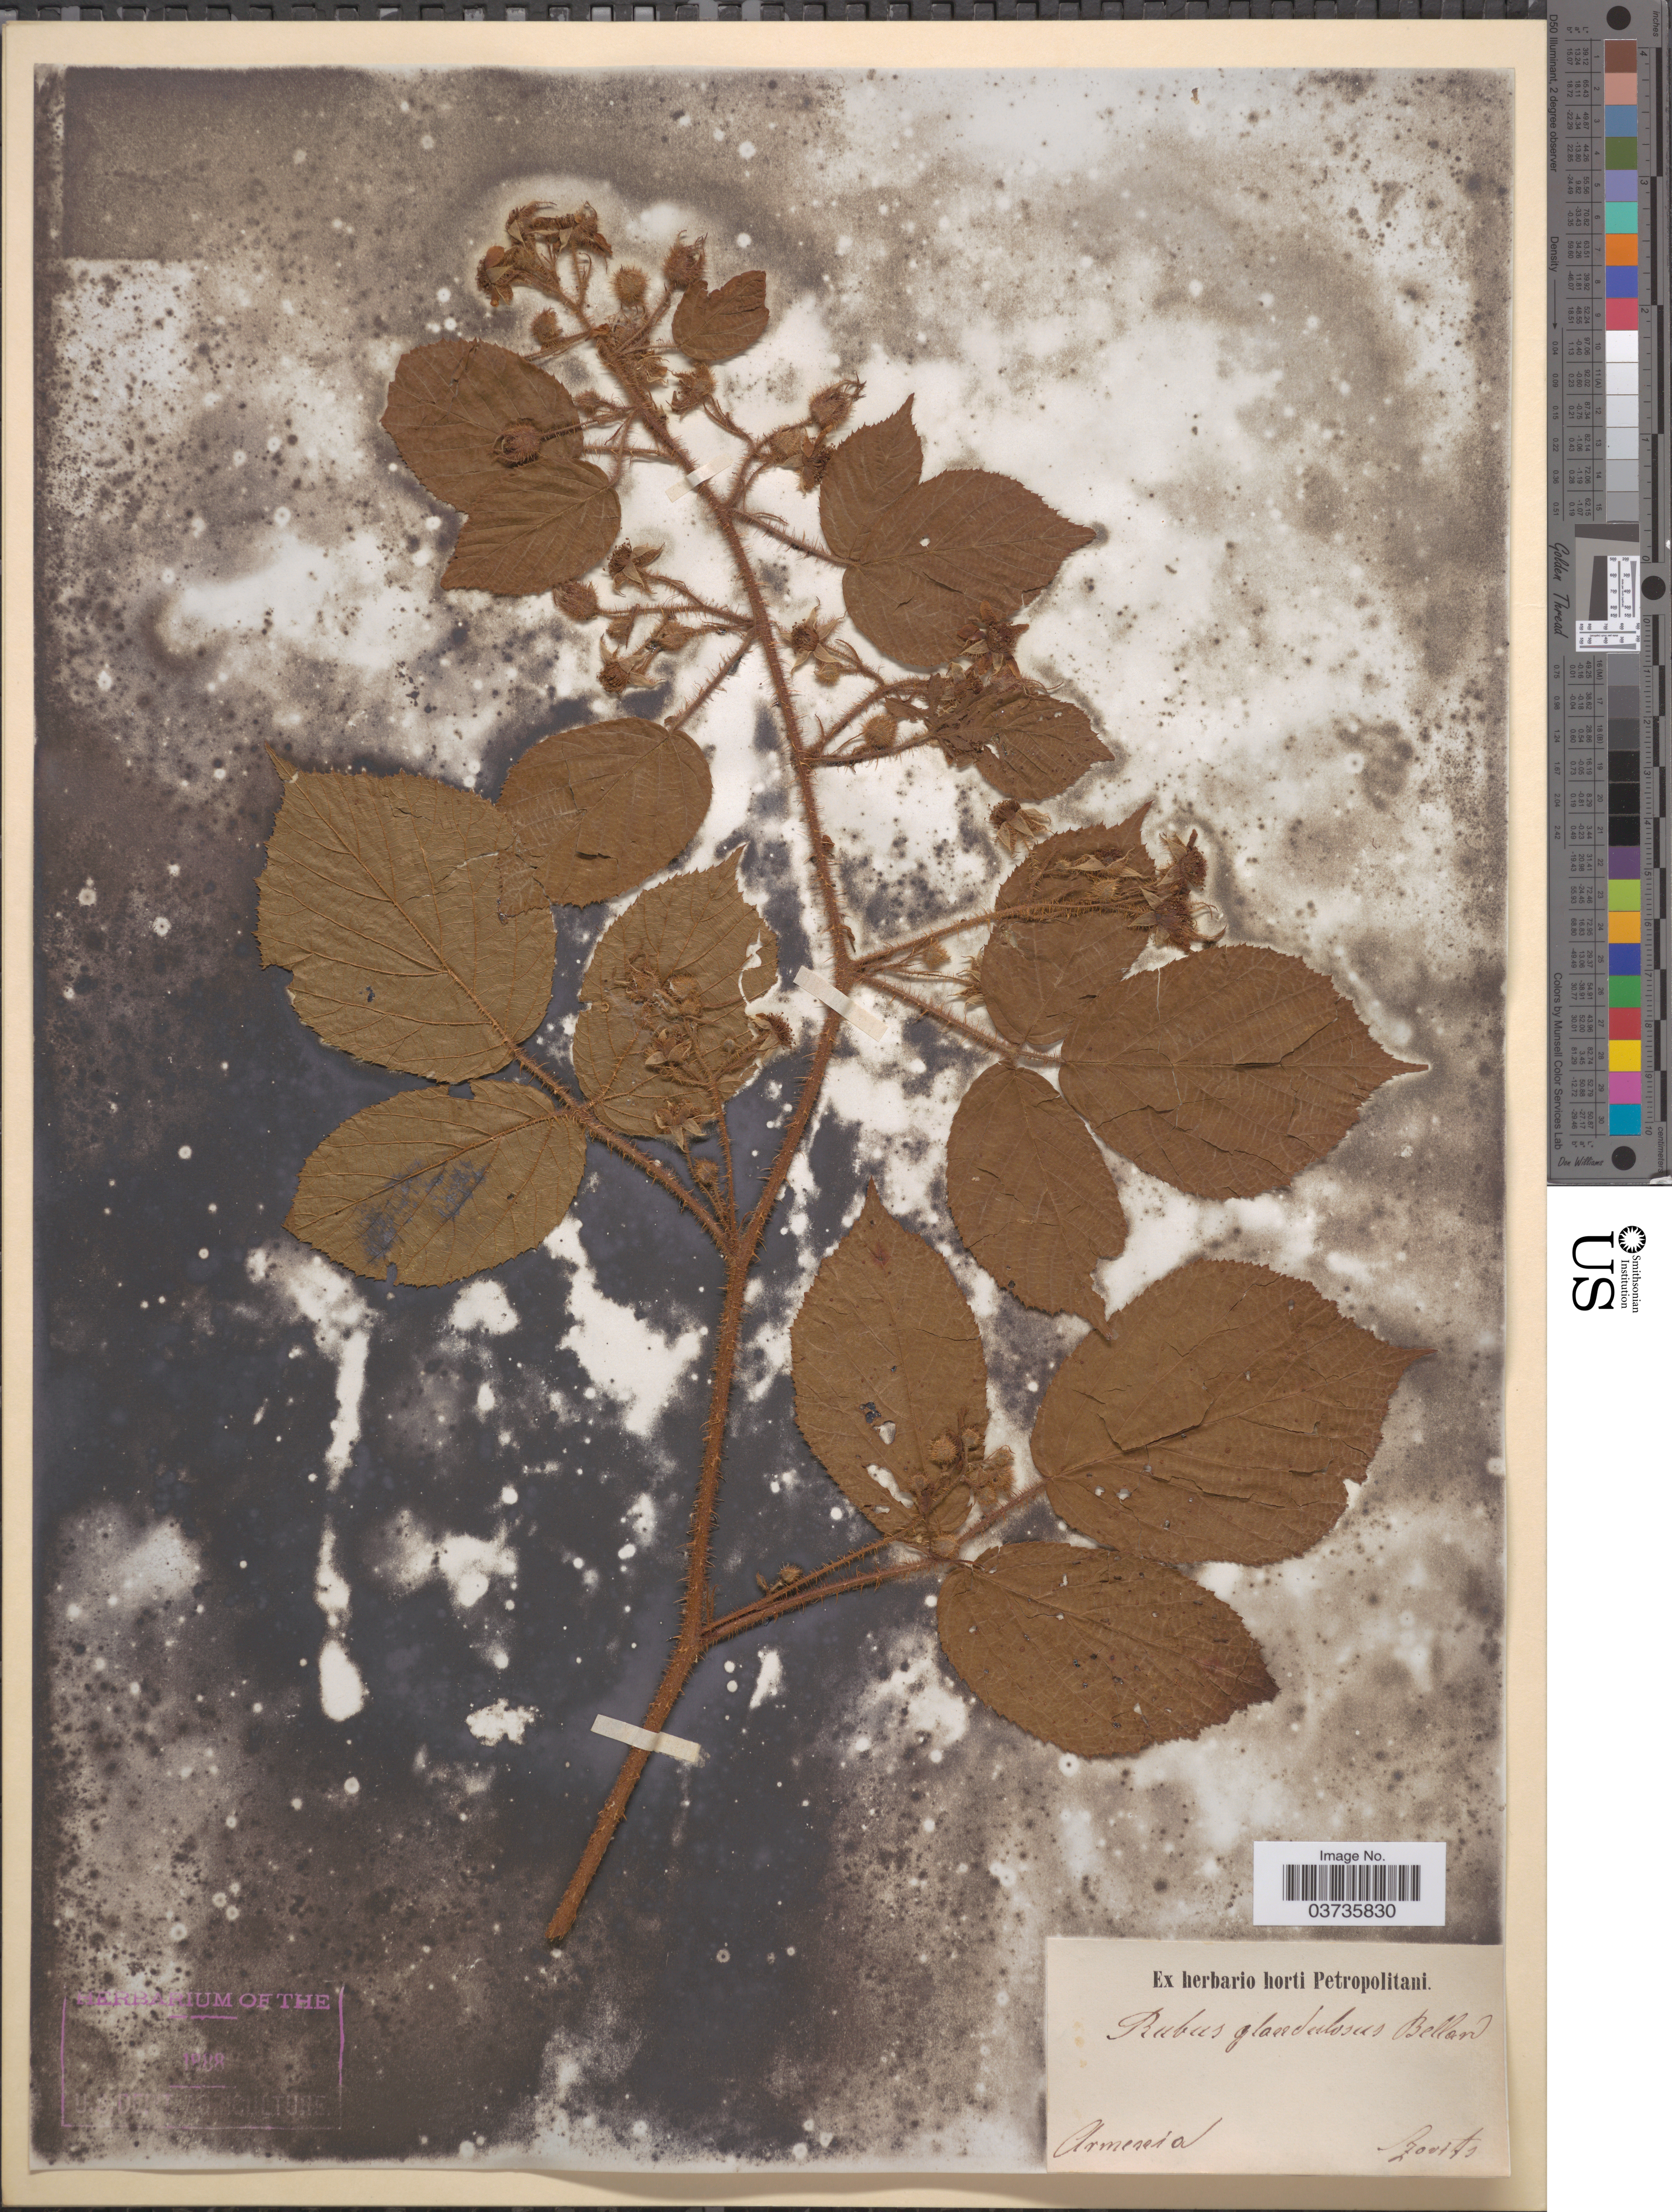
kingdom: Plantae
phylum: Tracheophyta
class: Magnoliopsida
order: Rosales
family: Rosaceae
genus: Rubus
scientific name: Rubus glandulosus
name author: Bellardi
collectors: Szovits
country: Armenia